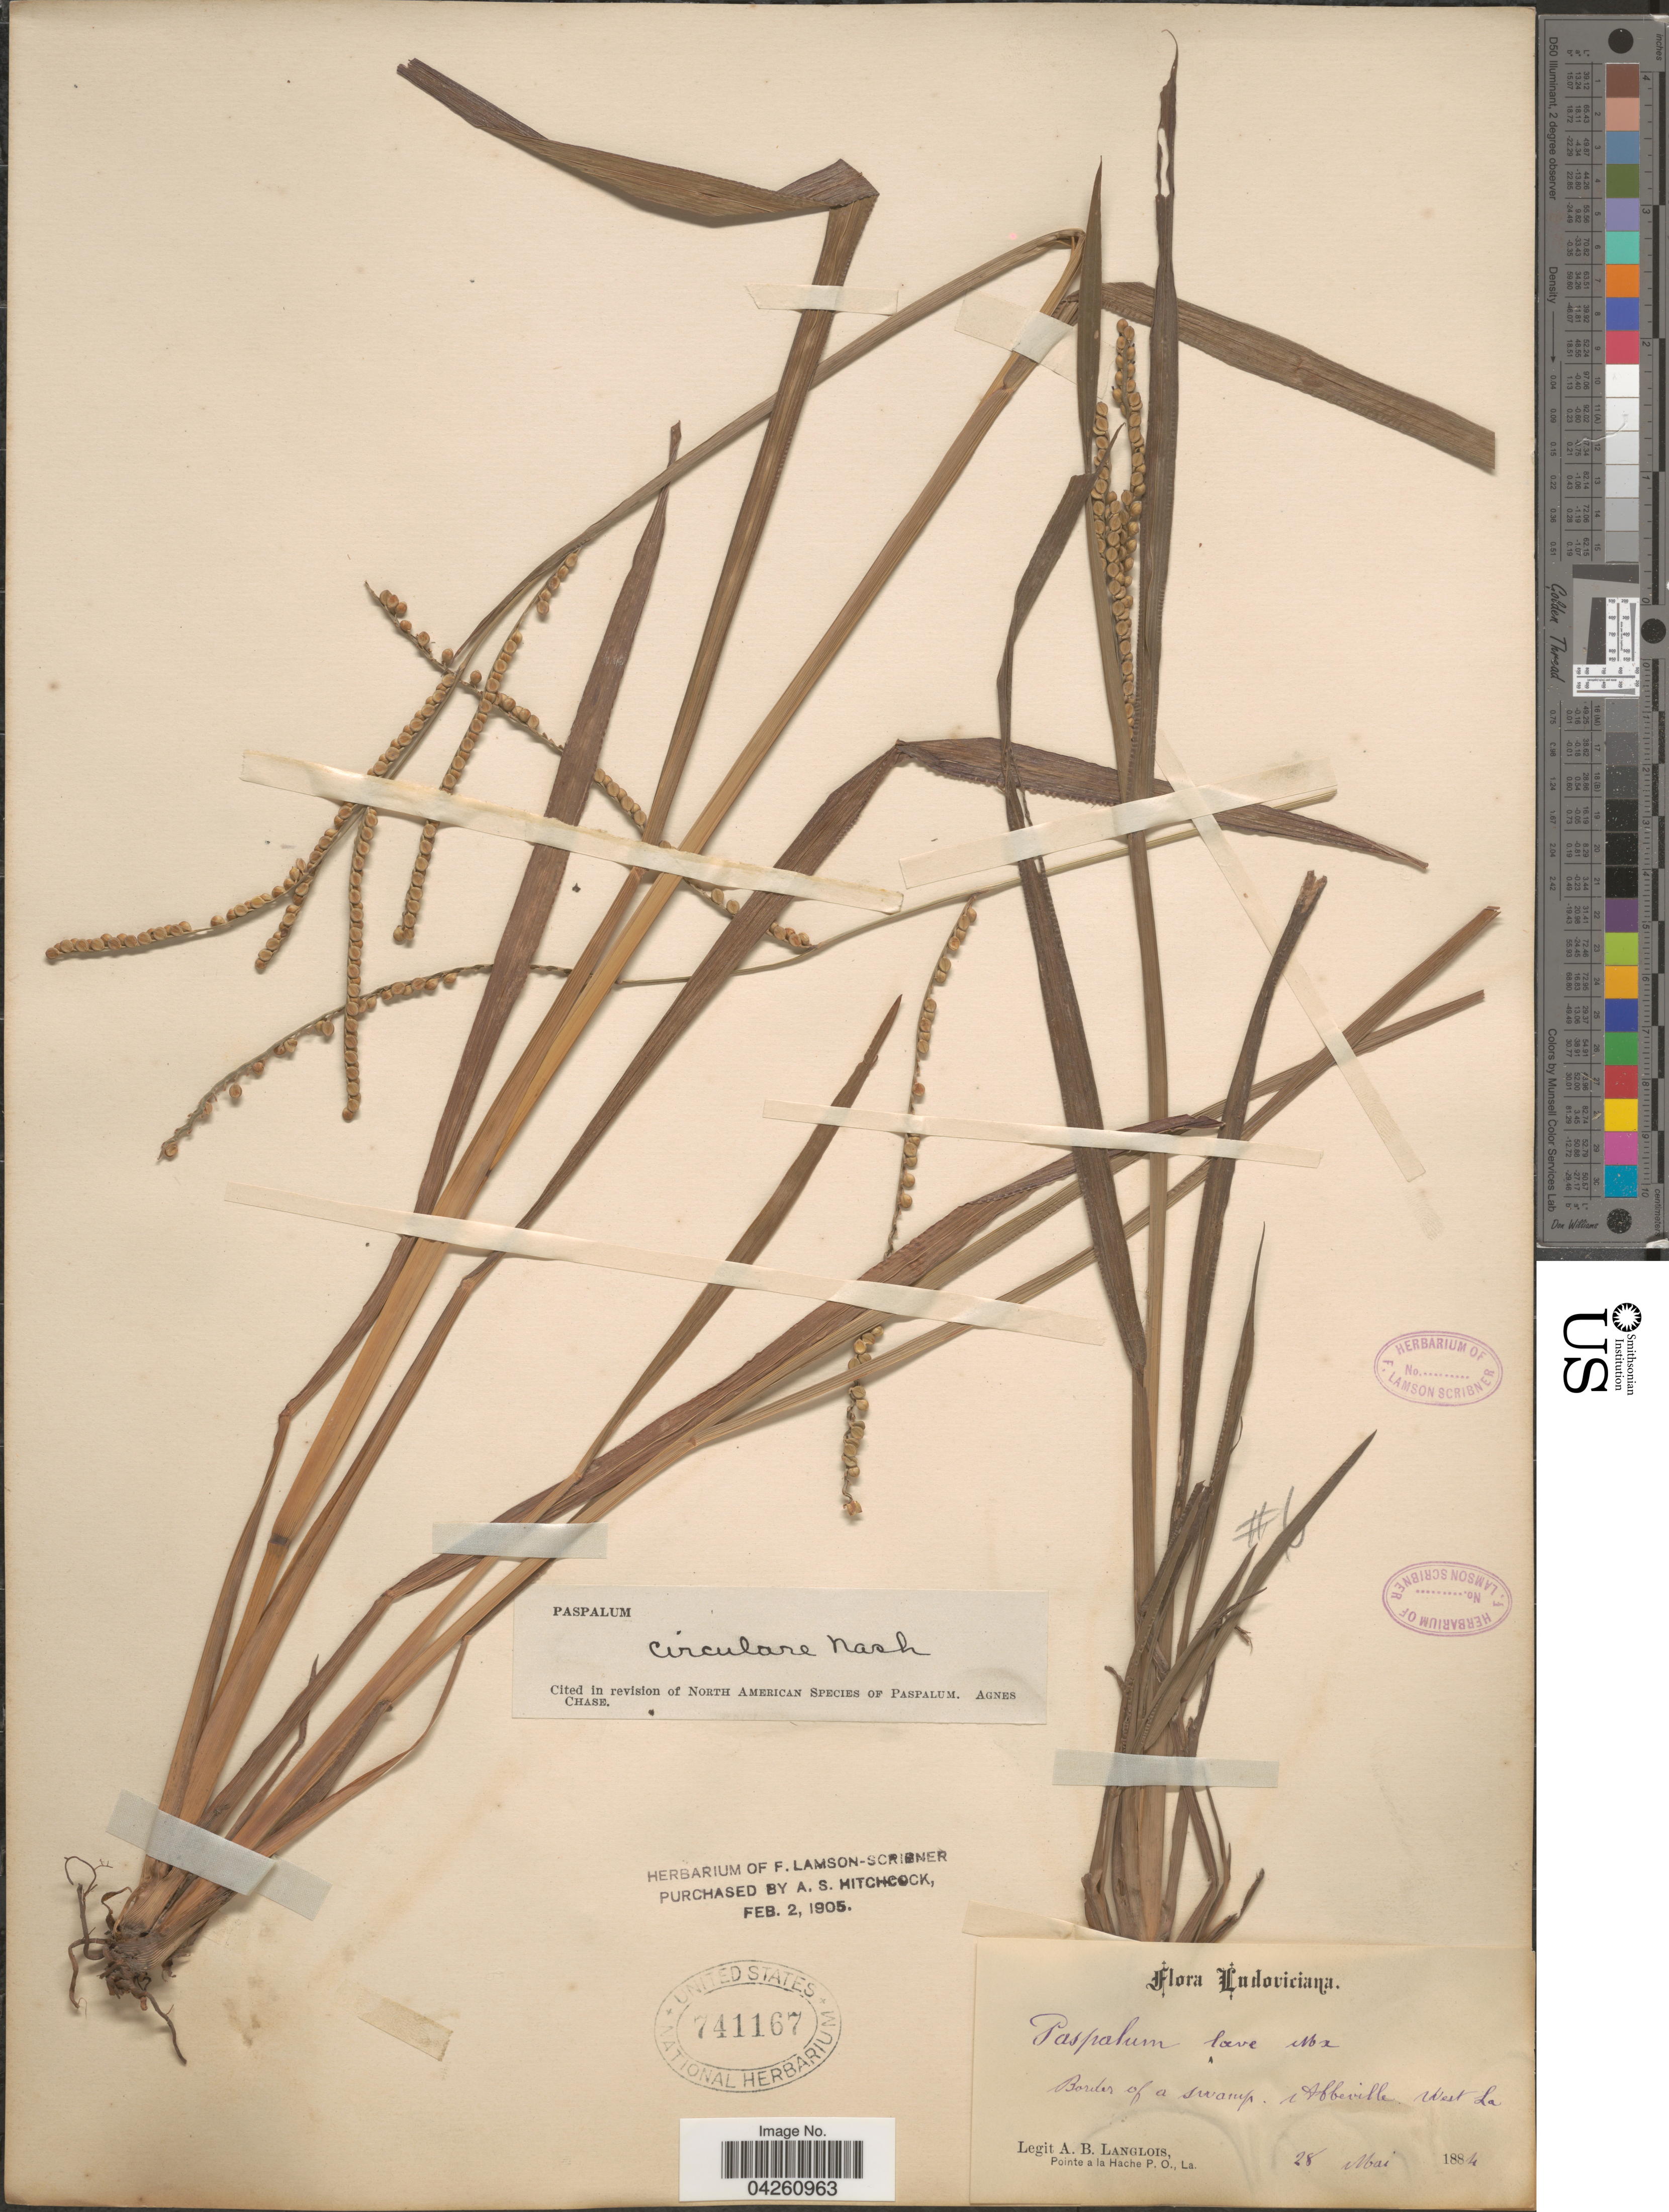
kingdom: Plantae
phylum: Tracheophyta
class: Liliopsida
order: Poales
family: Poaceae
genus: Paspalum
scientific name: Paspalum circulare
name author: Nash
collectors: A. Langlois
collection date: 1884-05-28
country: United States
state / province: Louisiana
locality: Ludoviciana. Border of a swamp. Abbeville, West La.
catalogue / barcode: US 741167